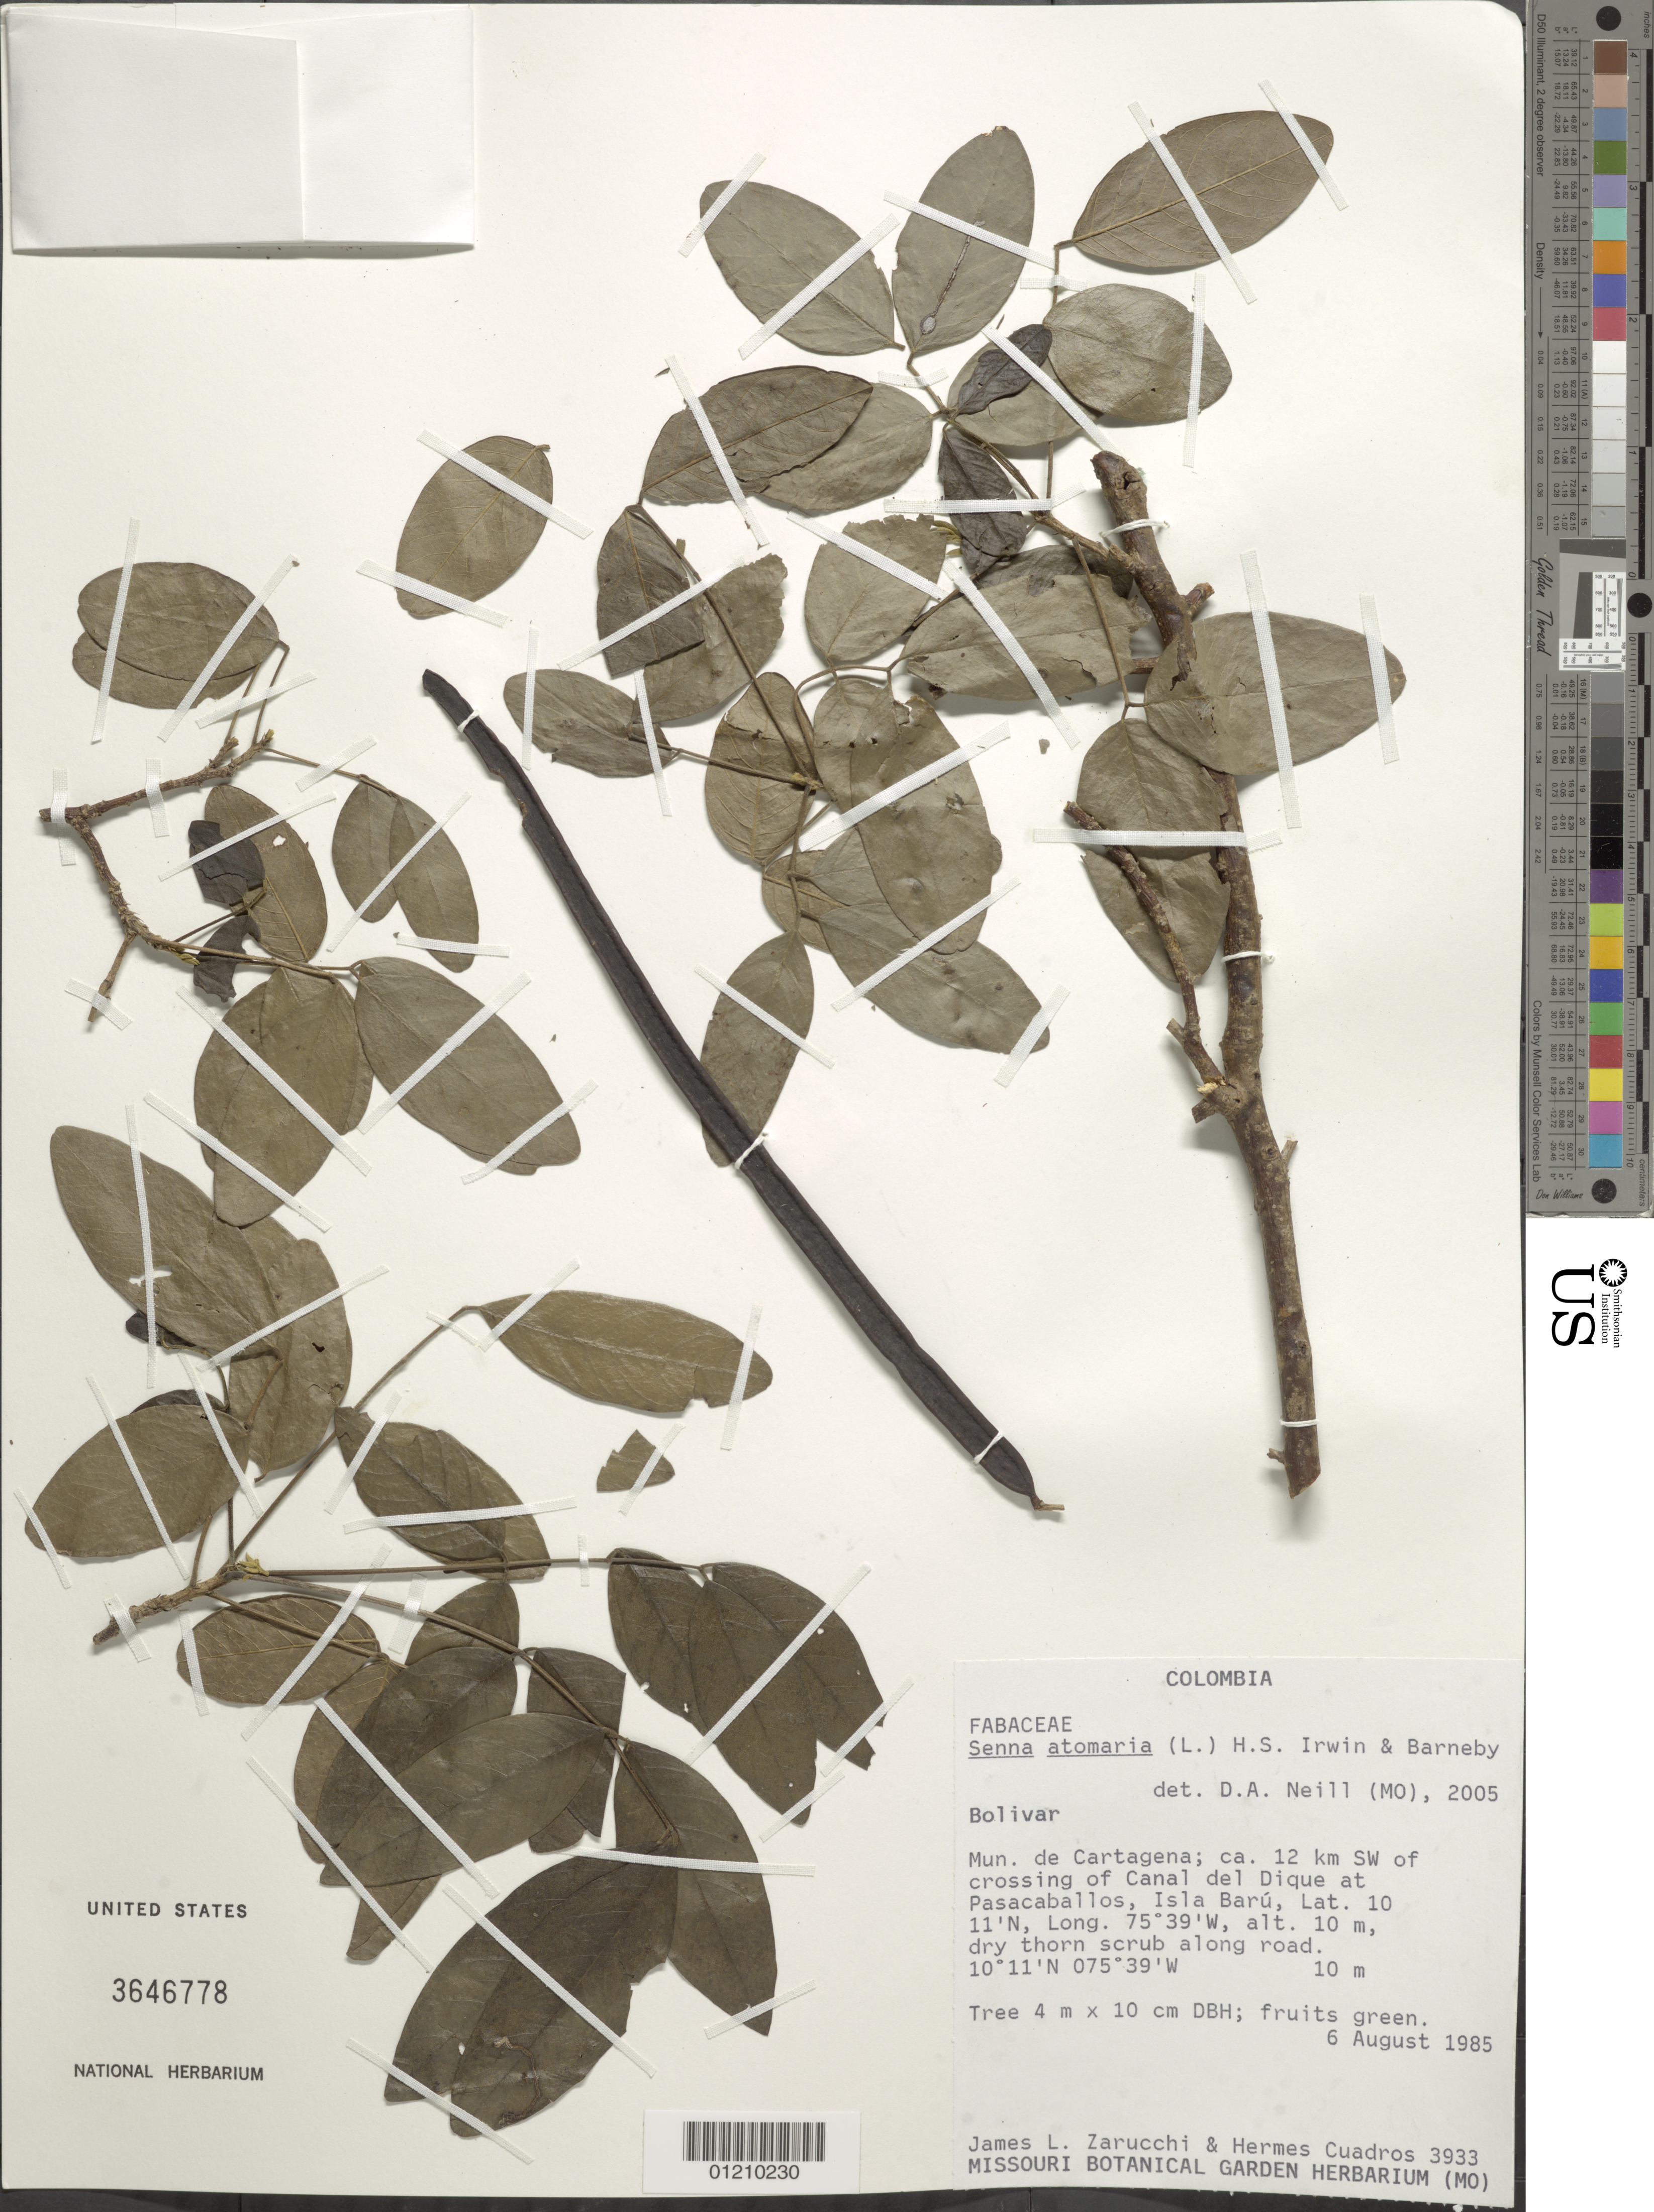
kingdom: Plantae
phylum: Tracheophyta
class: Magnoliopsida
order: Fabales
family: Fabaceae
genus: Senna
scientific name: Senna atomaria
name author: (L.) H.S. Irwin & Barneby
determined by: Neill, David Alan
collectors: J. L. Zarucchi & H. Cuadros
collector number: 3933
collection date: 1985-08-06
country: Colombia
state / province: Bolívar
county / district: Cartagena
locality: Ca. 12 km SW of crossing of Canal del Dique at Pasacaballos, Isla Baru.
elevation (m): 10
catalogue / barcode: US 3646778